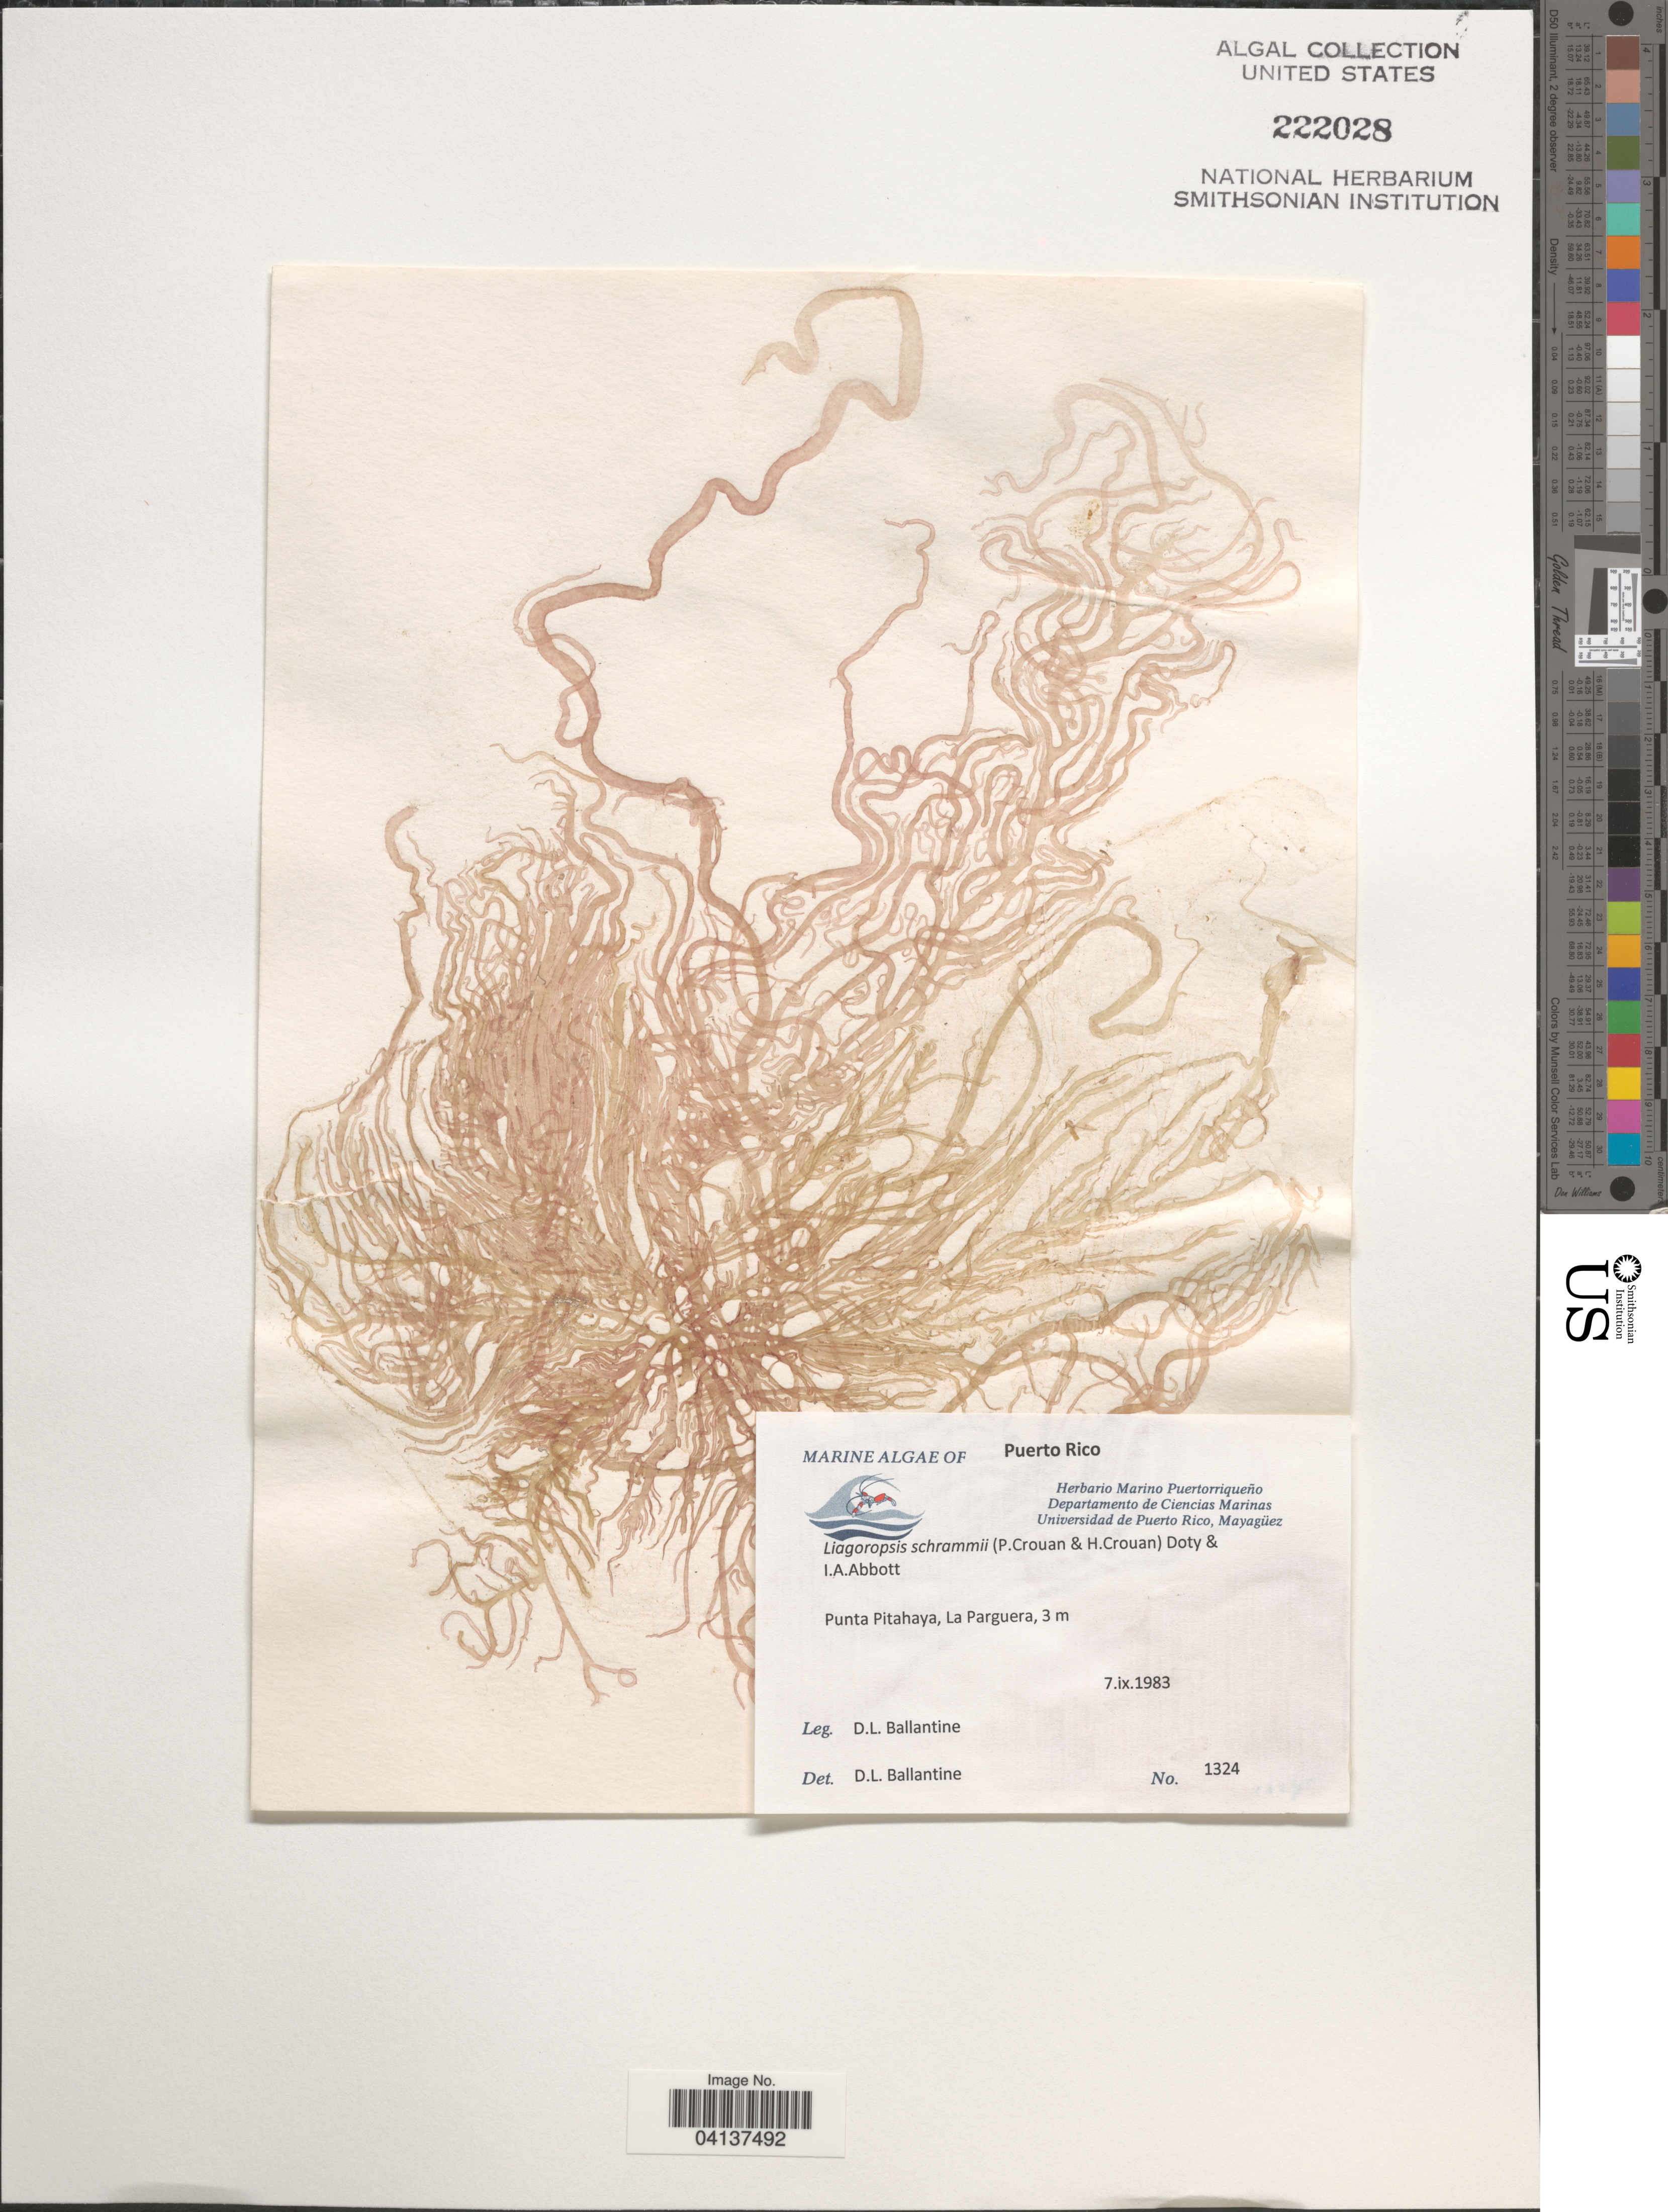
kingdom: Plantae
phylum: Rhodophyta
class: Florideophyceae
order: Nemaliales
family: Liagoraceae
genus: Liagoropsis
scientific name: Liagoropsis schrammii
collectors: D.L. Ballantine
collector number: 1324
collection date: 1983-09-07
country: Puerto Rico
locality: Punta Pitahaya, La Parguera.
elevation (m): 3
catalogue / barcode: US 222028